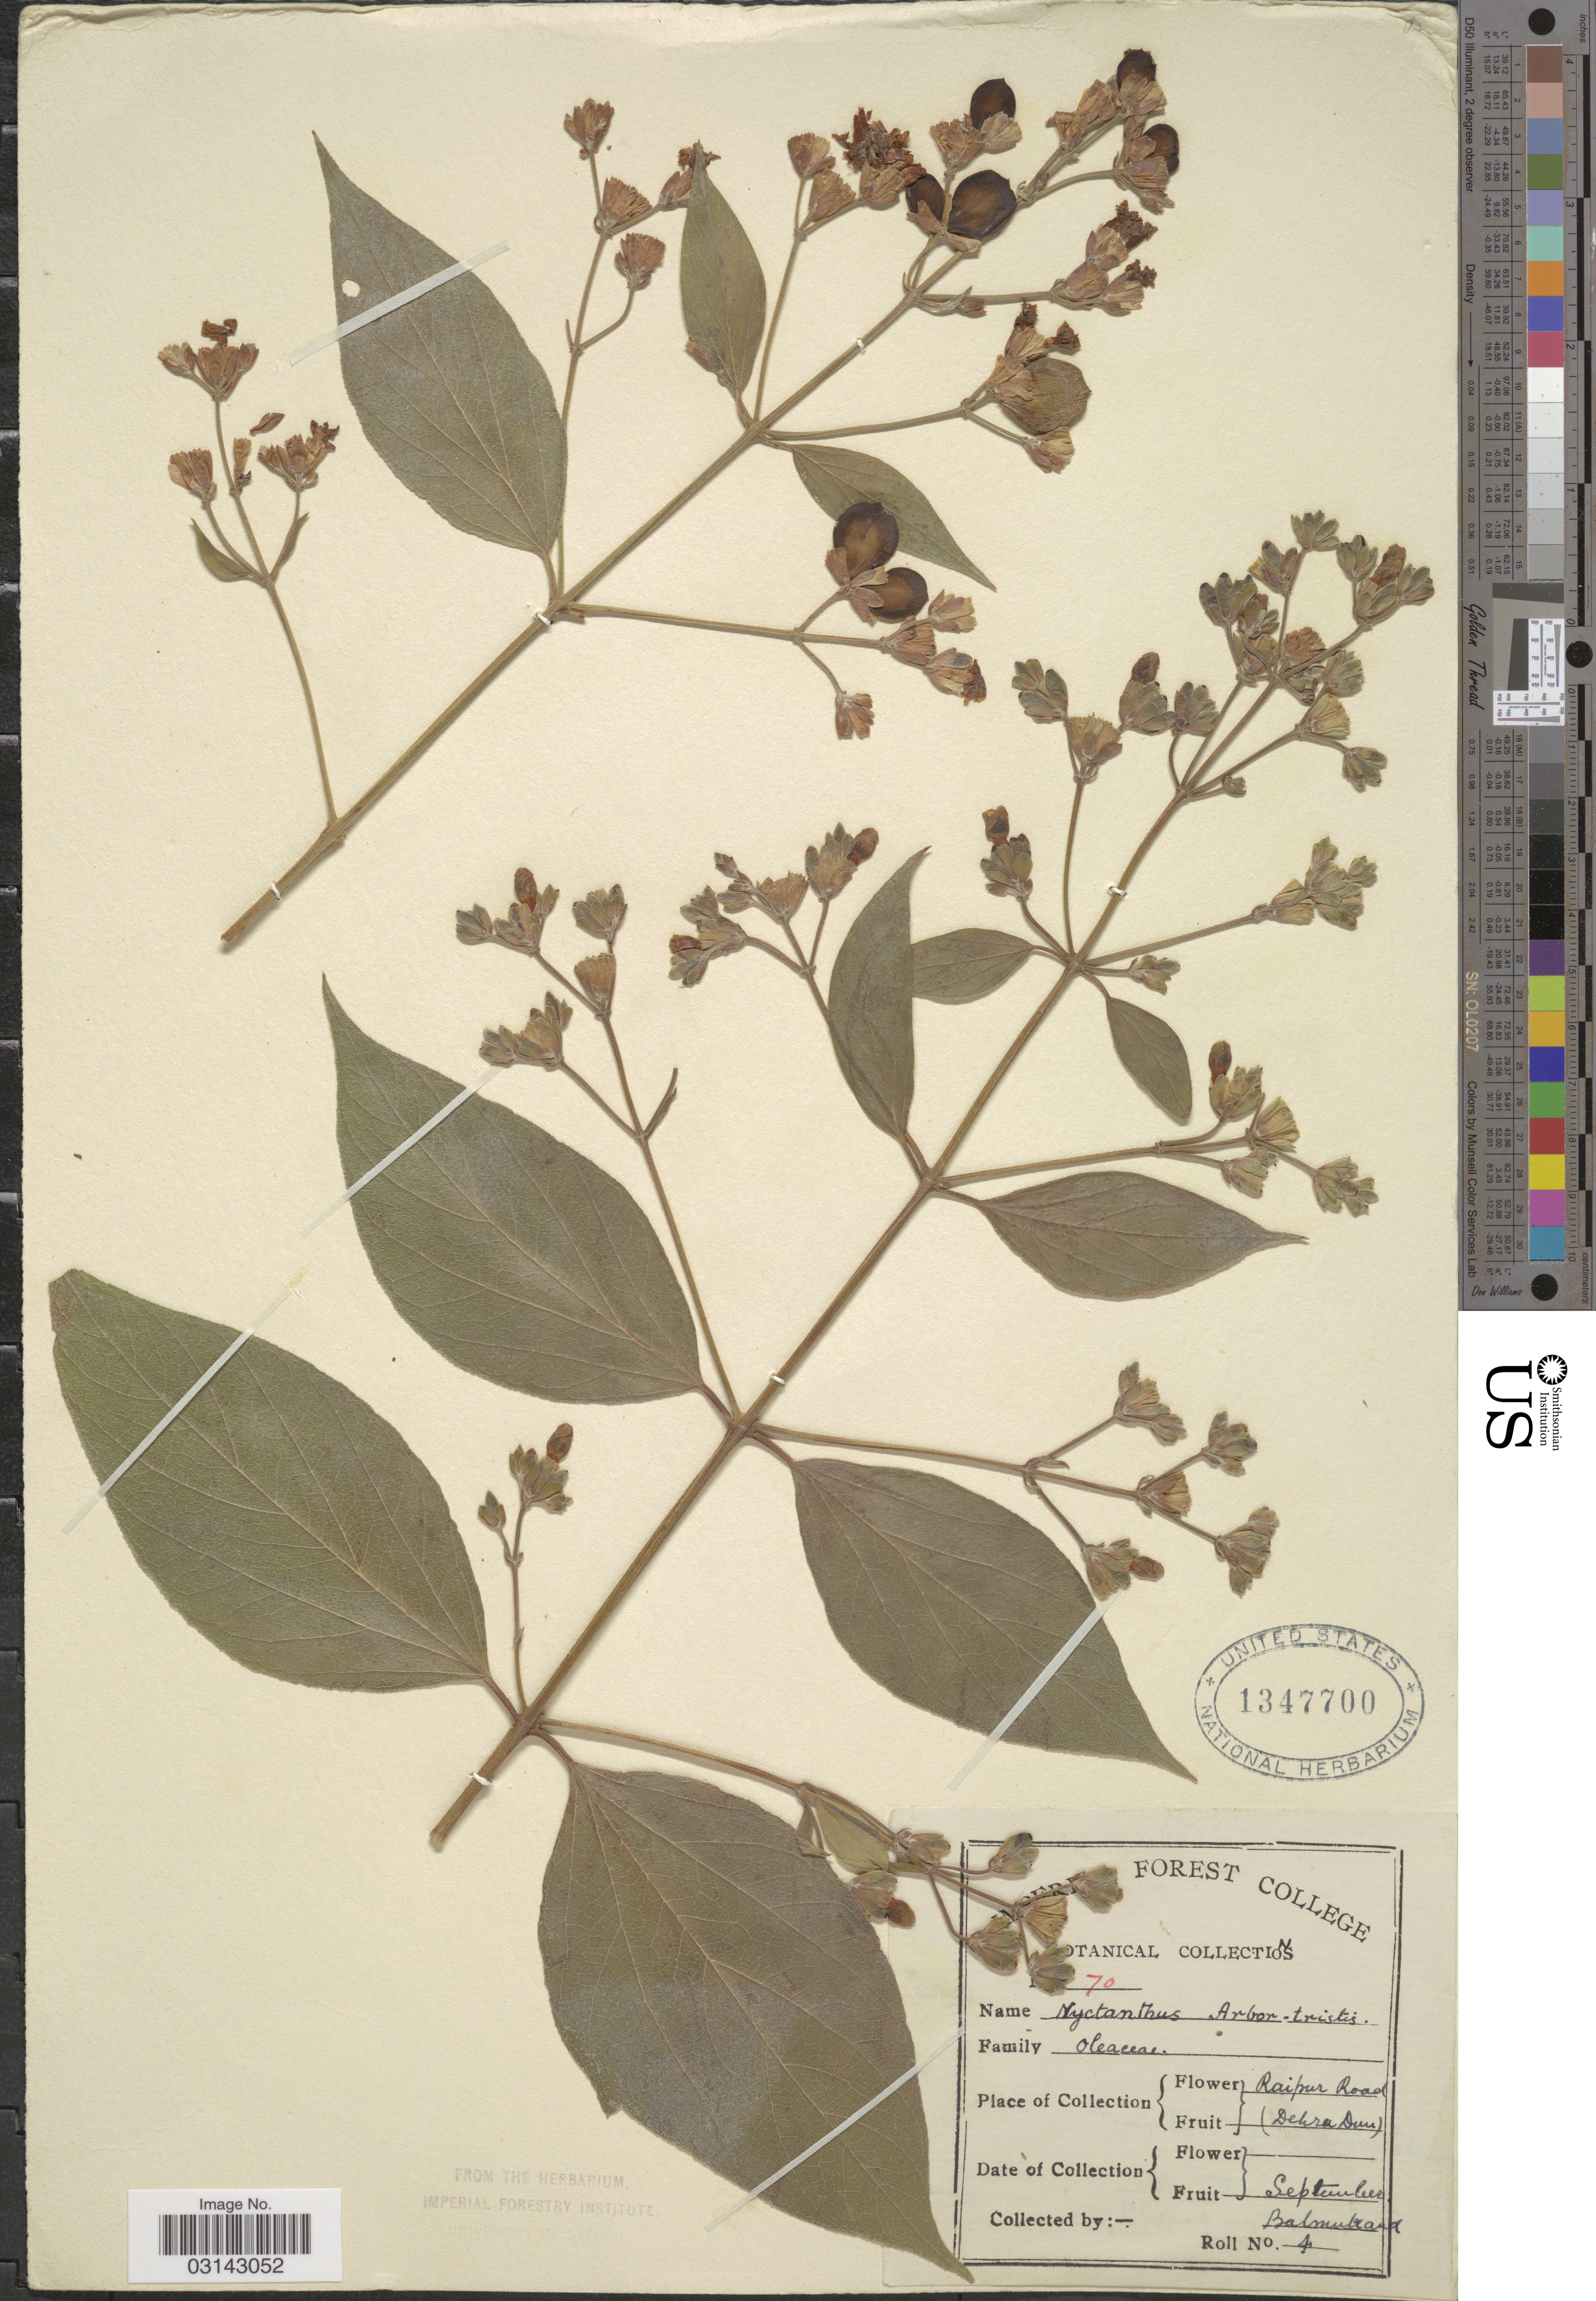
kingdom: Plantae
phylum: Tracheophyta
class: Magnoliopsida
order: Lamiales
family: Oleaceae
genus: Nyctanthes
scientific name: Nyctanthes arbor-tristis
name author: L.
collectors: Balmukand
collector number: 70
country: India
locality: Raipur Road. (Dehra Dun).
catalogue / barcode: US 1347700